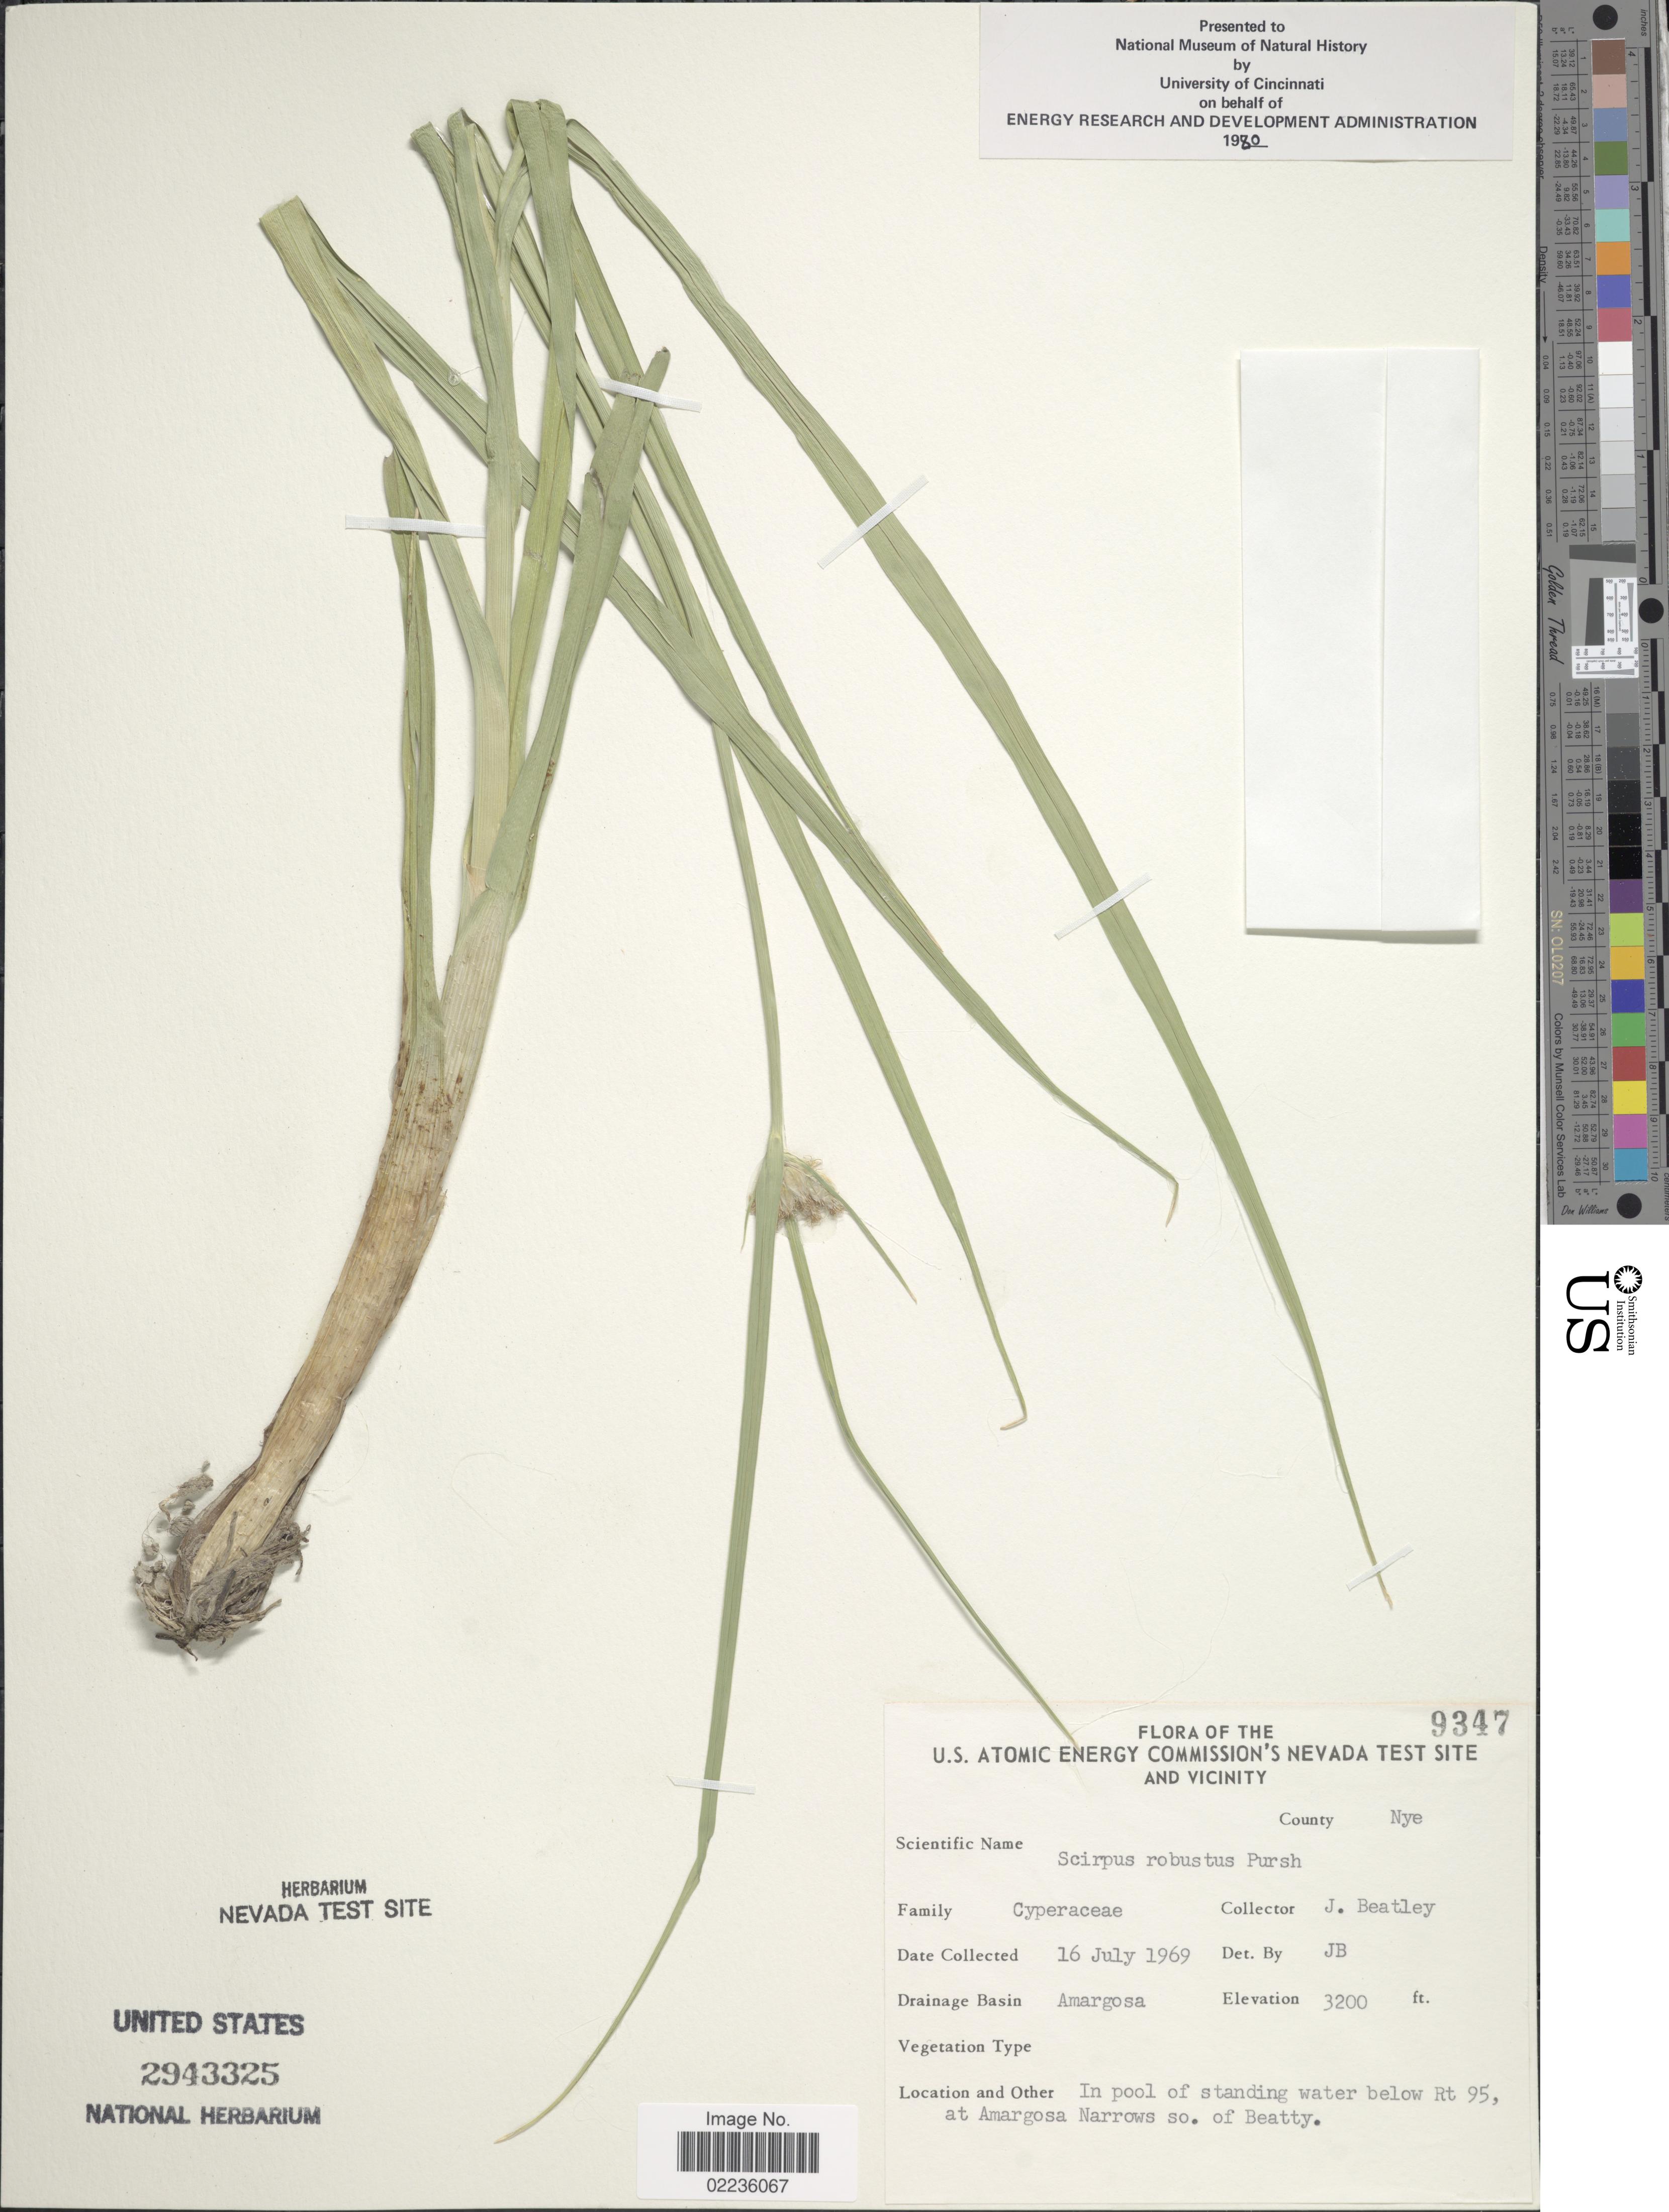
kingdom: Plantae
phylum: Tracheophyta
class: Liliopsida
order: Poales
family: Cyperaceae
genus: Bolboschoenus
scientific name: Bolboschoenus maritimus subsp. paludosus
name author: (A. Nelson) T. Koyama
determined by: Strong, M. T., (US), Smithsonian Institution - National Museum of Natural History (UNITED STATES)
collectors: J. C. Beatley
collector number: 9347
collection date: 1969-07-16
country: United States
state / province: Nevada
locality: U.S. Atomic Energy Commision's Nevada Test Site and vicinity. County Nye. Drainage Basin Amargosa. In pool of standing water below rt95, at Amargosa Narrows so. of Beatty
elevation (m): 975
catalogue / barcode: US 2943325